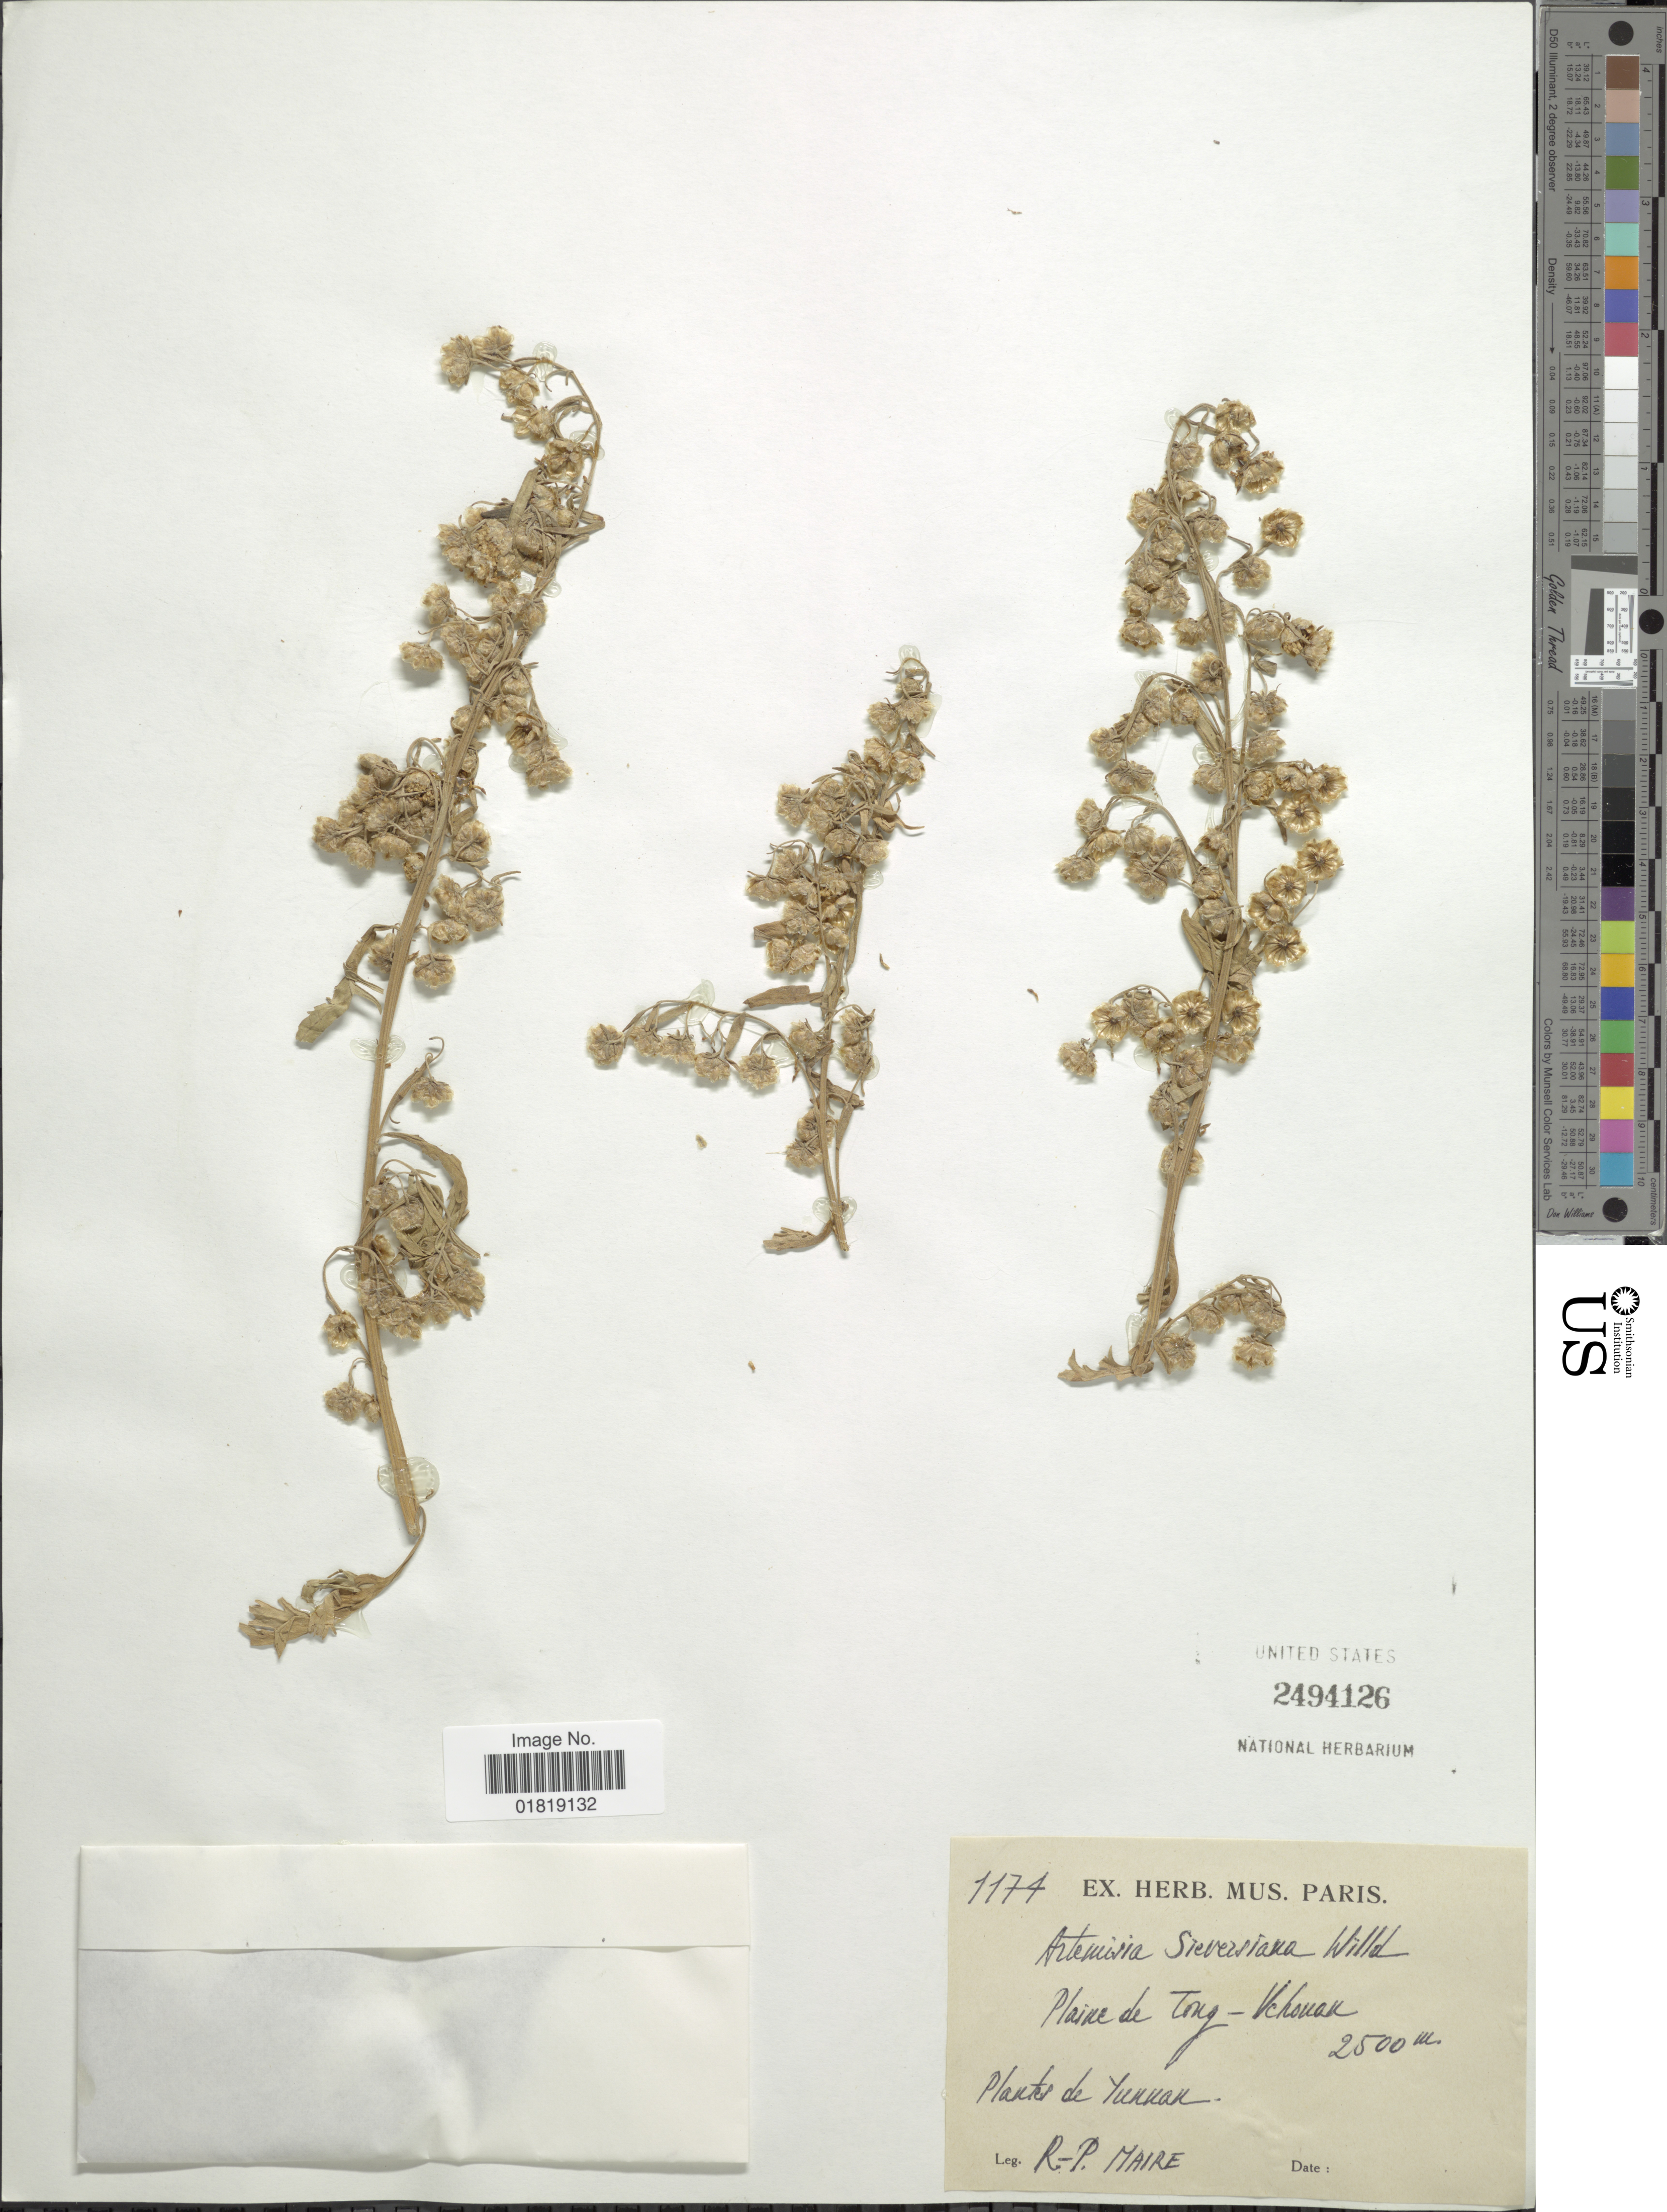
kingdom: Plantae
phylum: Tracheophyta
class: Magnoliopsida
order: Asterales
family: Asteraceae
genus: Artemisia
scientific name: Artemisia sieversiana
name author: Willd.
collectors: R.-P. Maire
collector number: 1174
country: China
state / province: Yunnan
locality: Plaine de Tong-Vchouan [interpreted]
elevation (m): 2500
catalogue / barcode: US 2494126